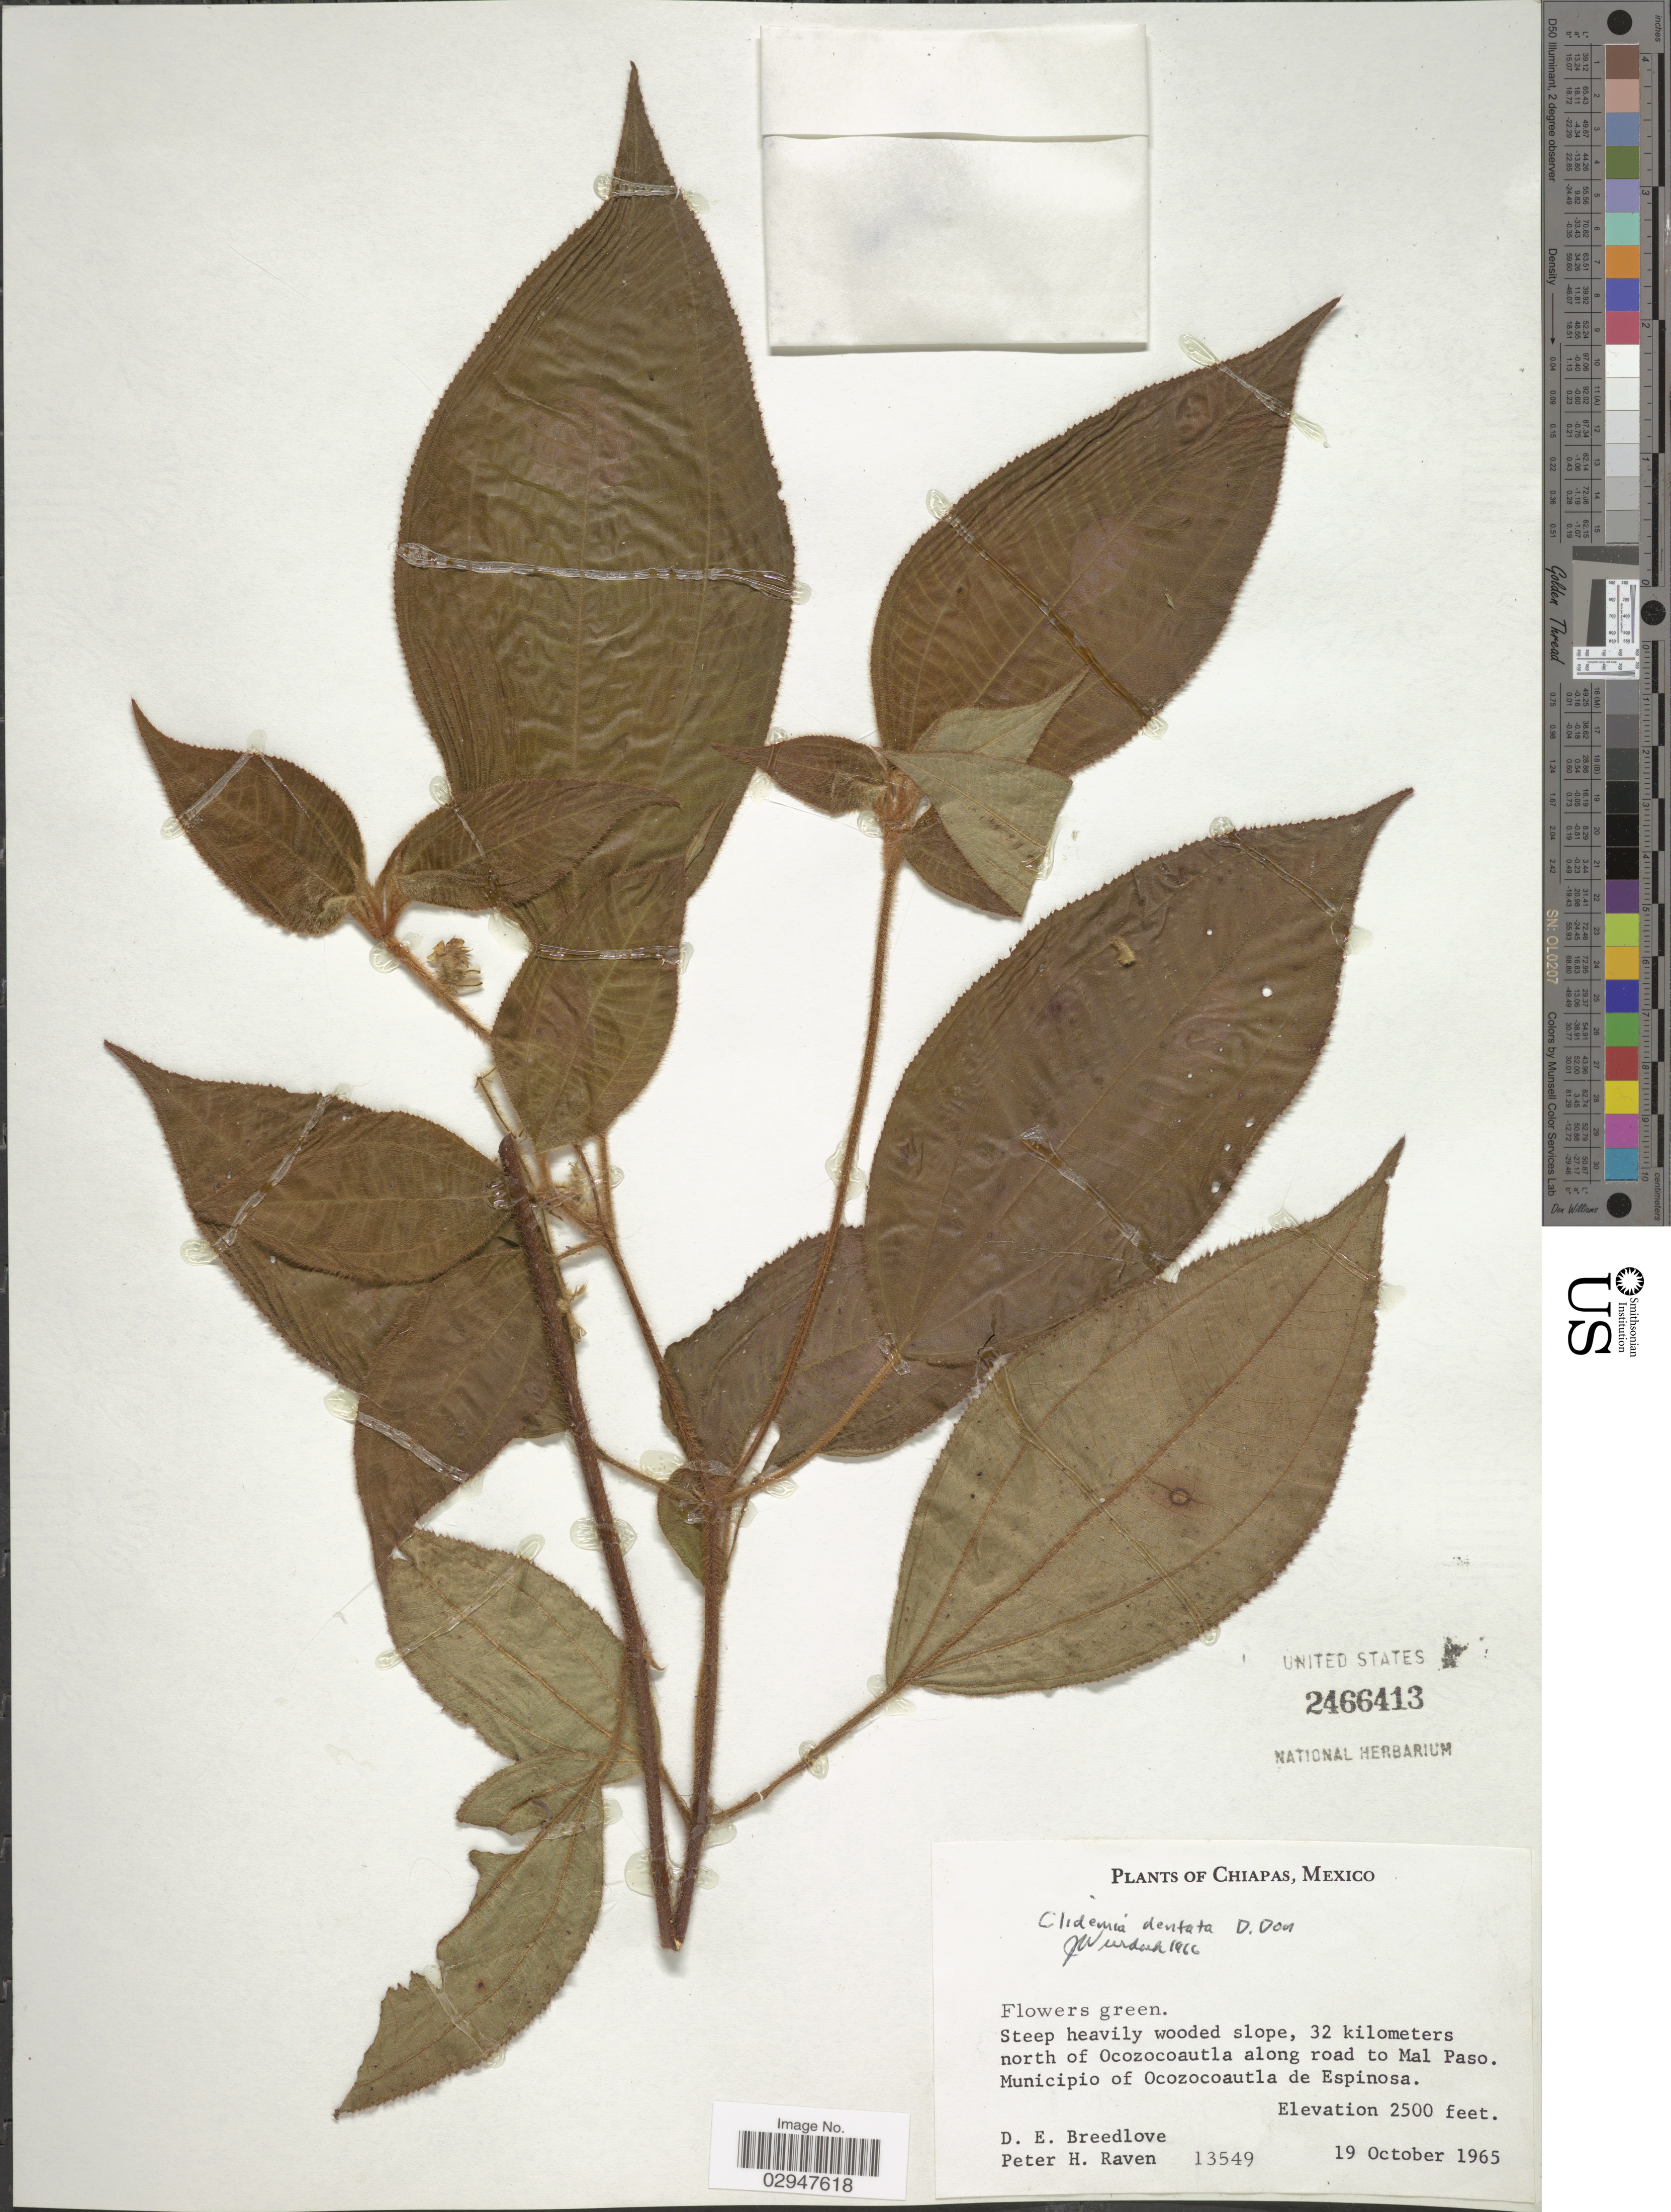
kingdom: Plantae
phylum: Tracheophyta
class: Magnoliopsida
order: Myrtales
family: Melastomataceae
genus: Clidemia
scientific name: Clidemia dentata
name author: D. Don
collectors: D. E. Breedlove & P. Raven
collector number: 13549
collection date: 1965-10-19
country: Mexico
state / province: Chiapas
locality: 32 kilometers north of Ocozocoautla along road to Mal Paso. Municipio of Ocozocoautla de Espinosa.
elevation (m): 762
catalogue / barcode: US 2466413